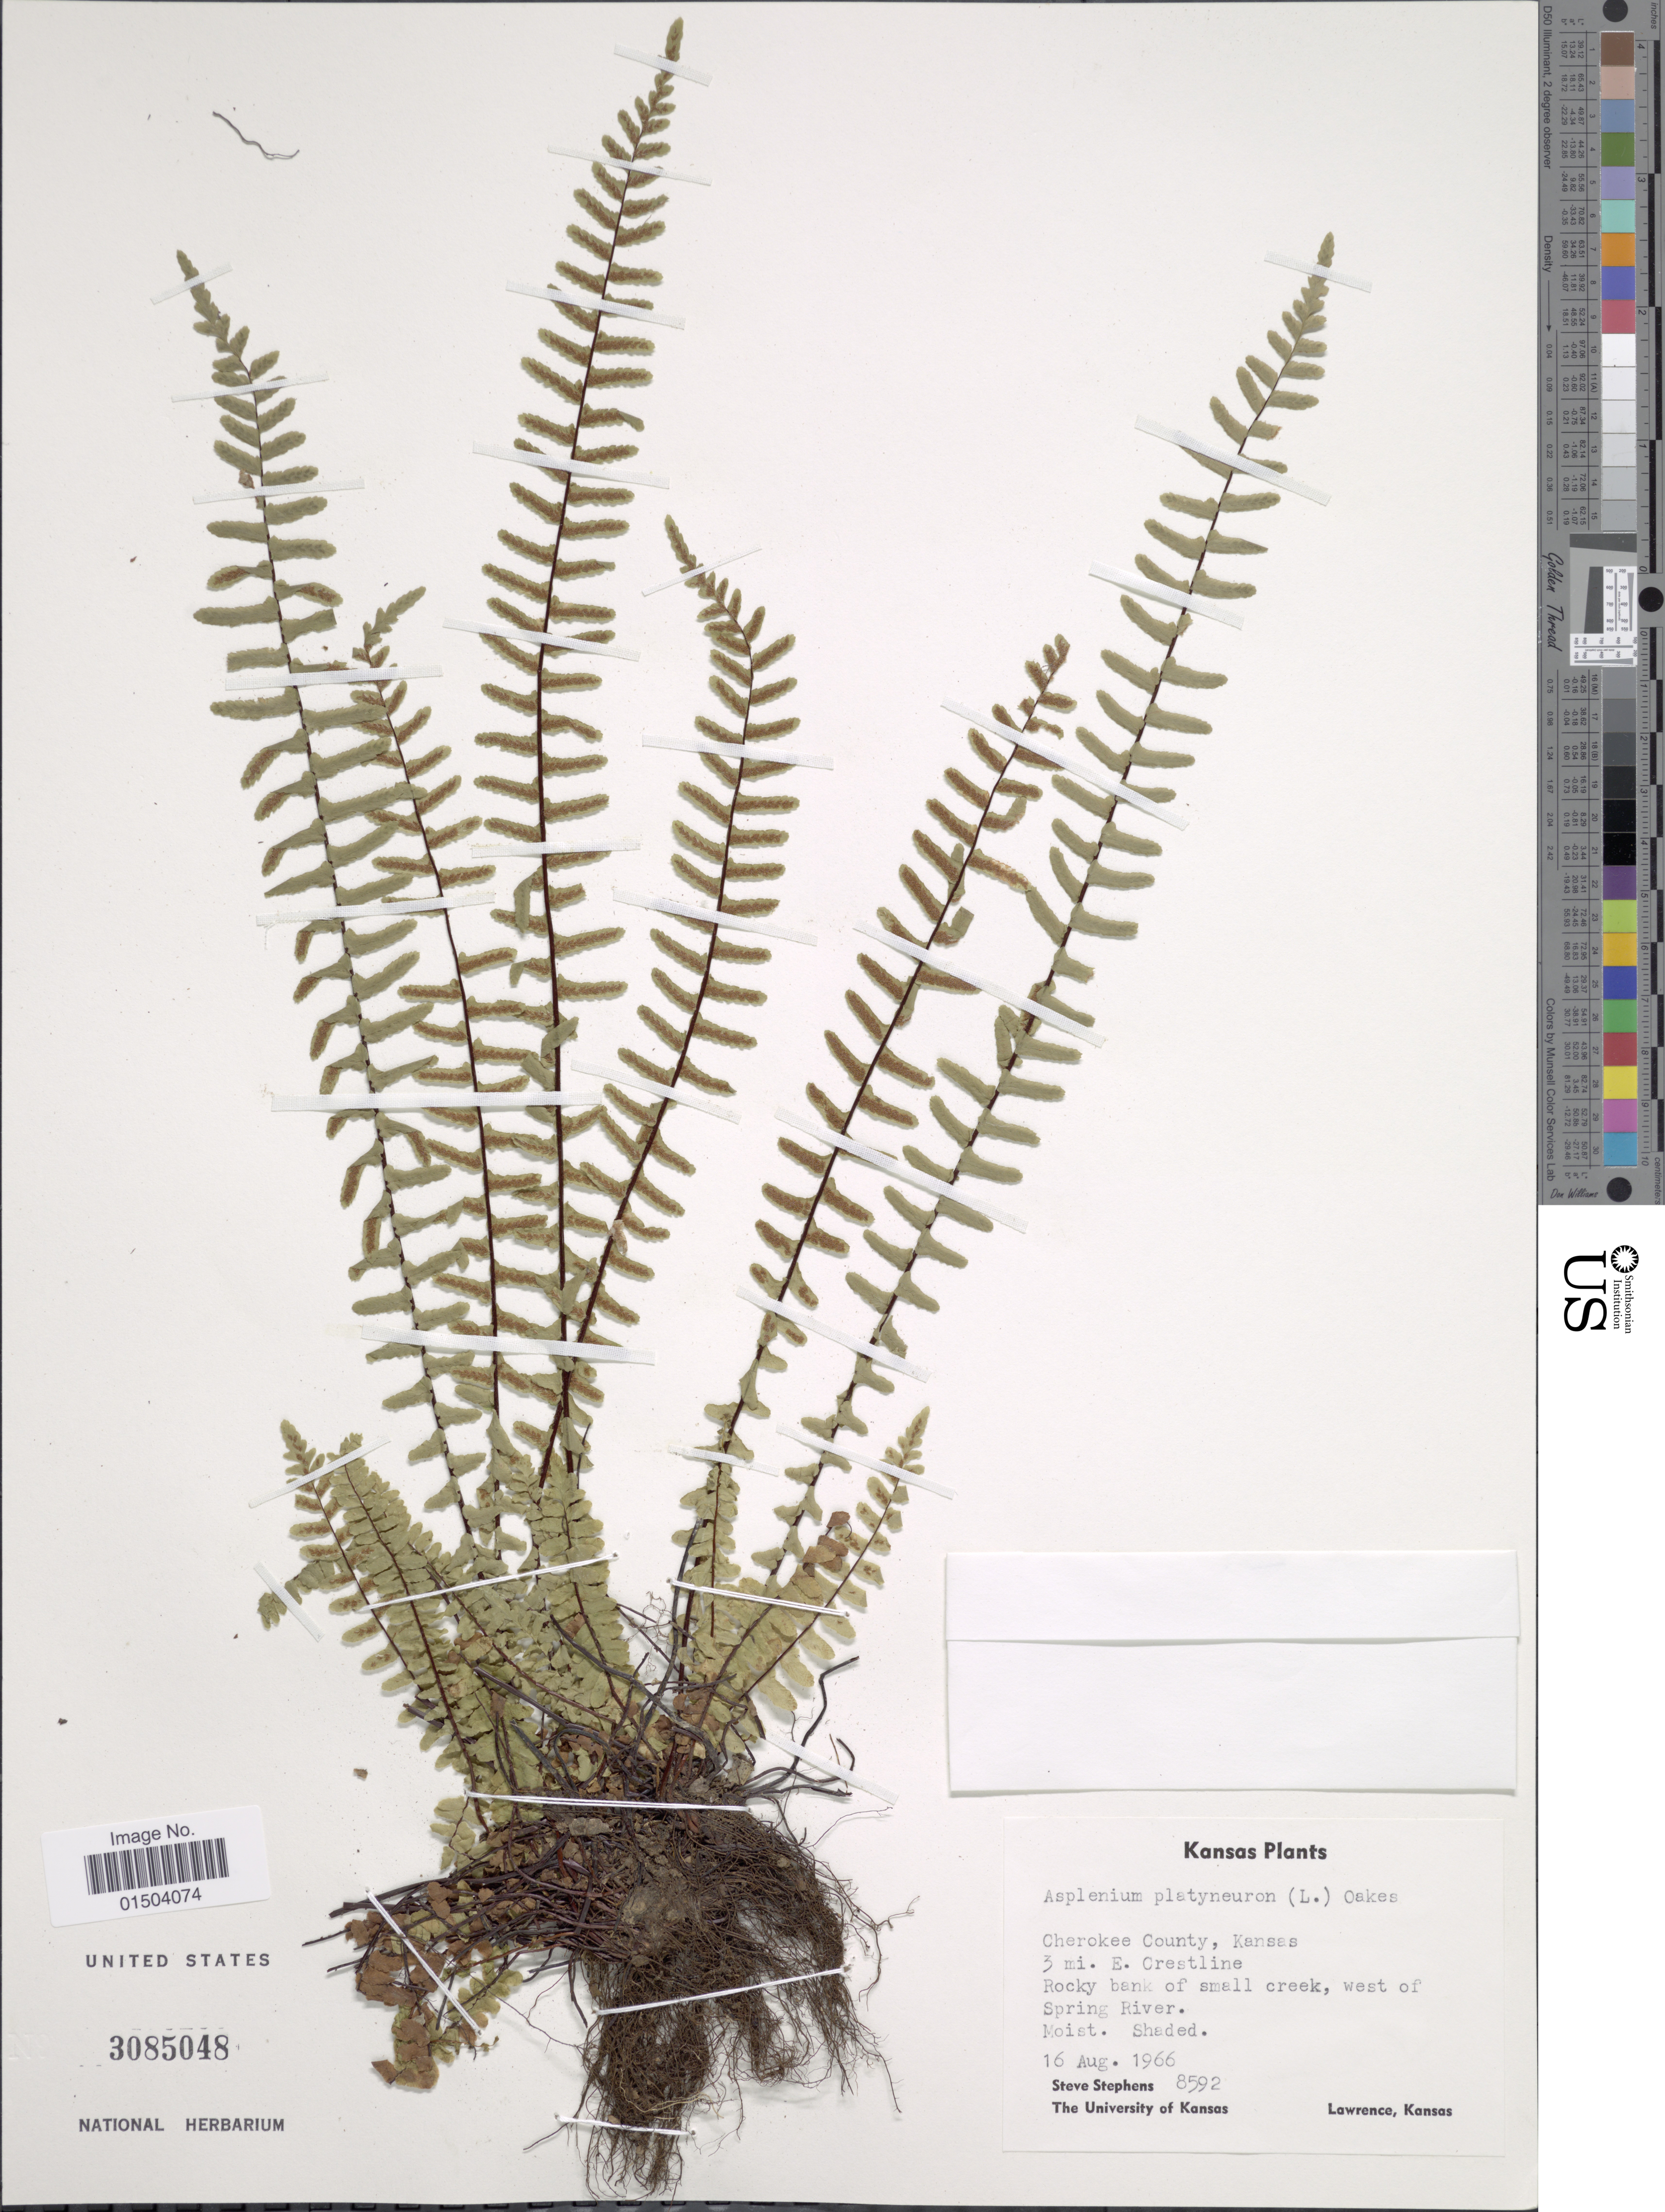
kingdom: Plantae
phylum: Tracheophyta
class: Polypodiopsida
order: Polypodiales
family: Aspleniaceae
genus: Asplenium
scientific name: Asplenium platyneuron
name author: (L.) Britton, Stearns & Poggenb.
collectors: S. Stephens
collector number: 8592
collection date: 1966-08-16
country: United States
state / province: Kansas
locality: Cherokee County. 3 mi. E. Crestline. Rocky bank of small creek, west of Spring River.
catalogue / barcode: US 3085048